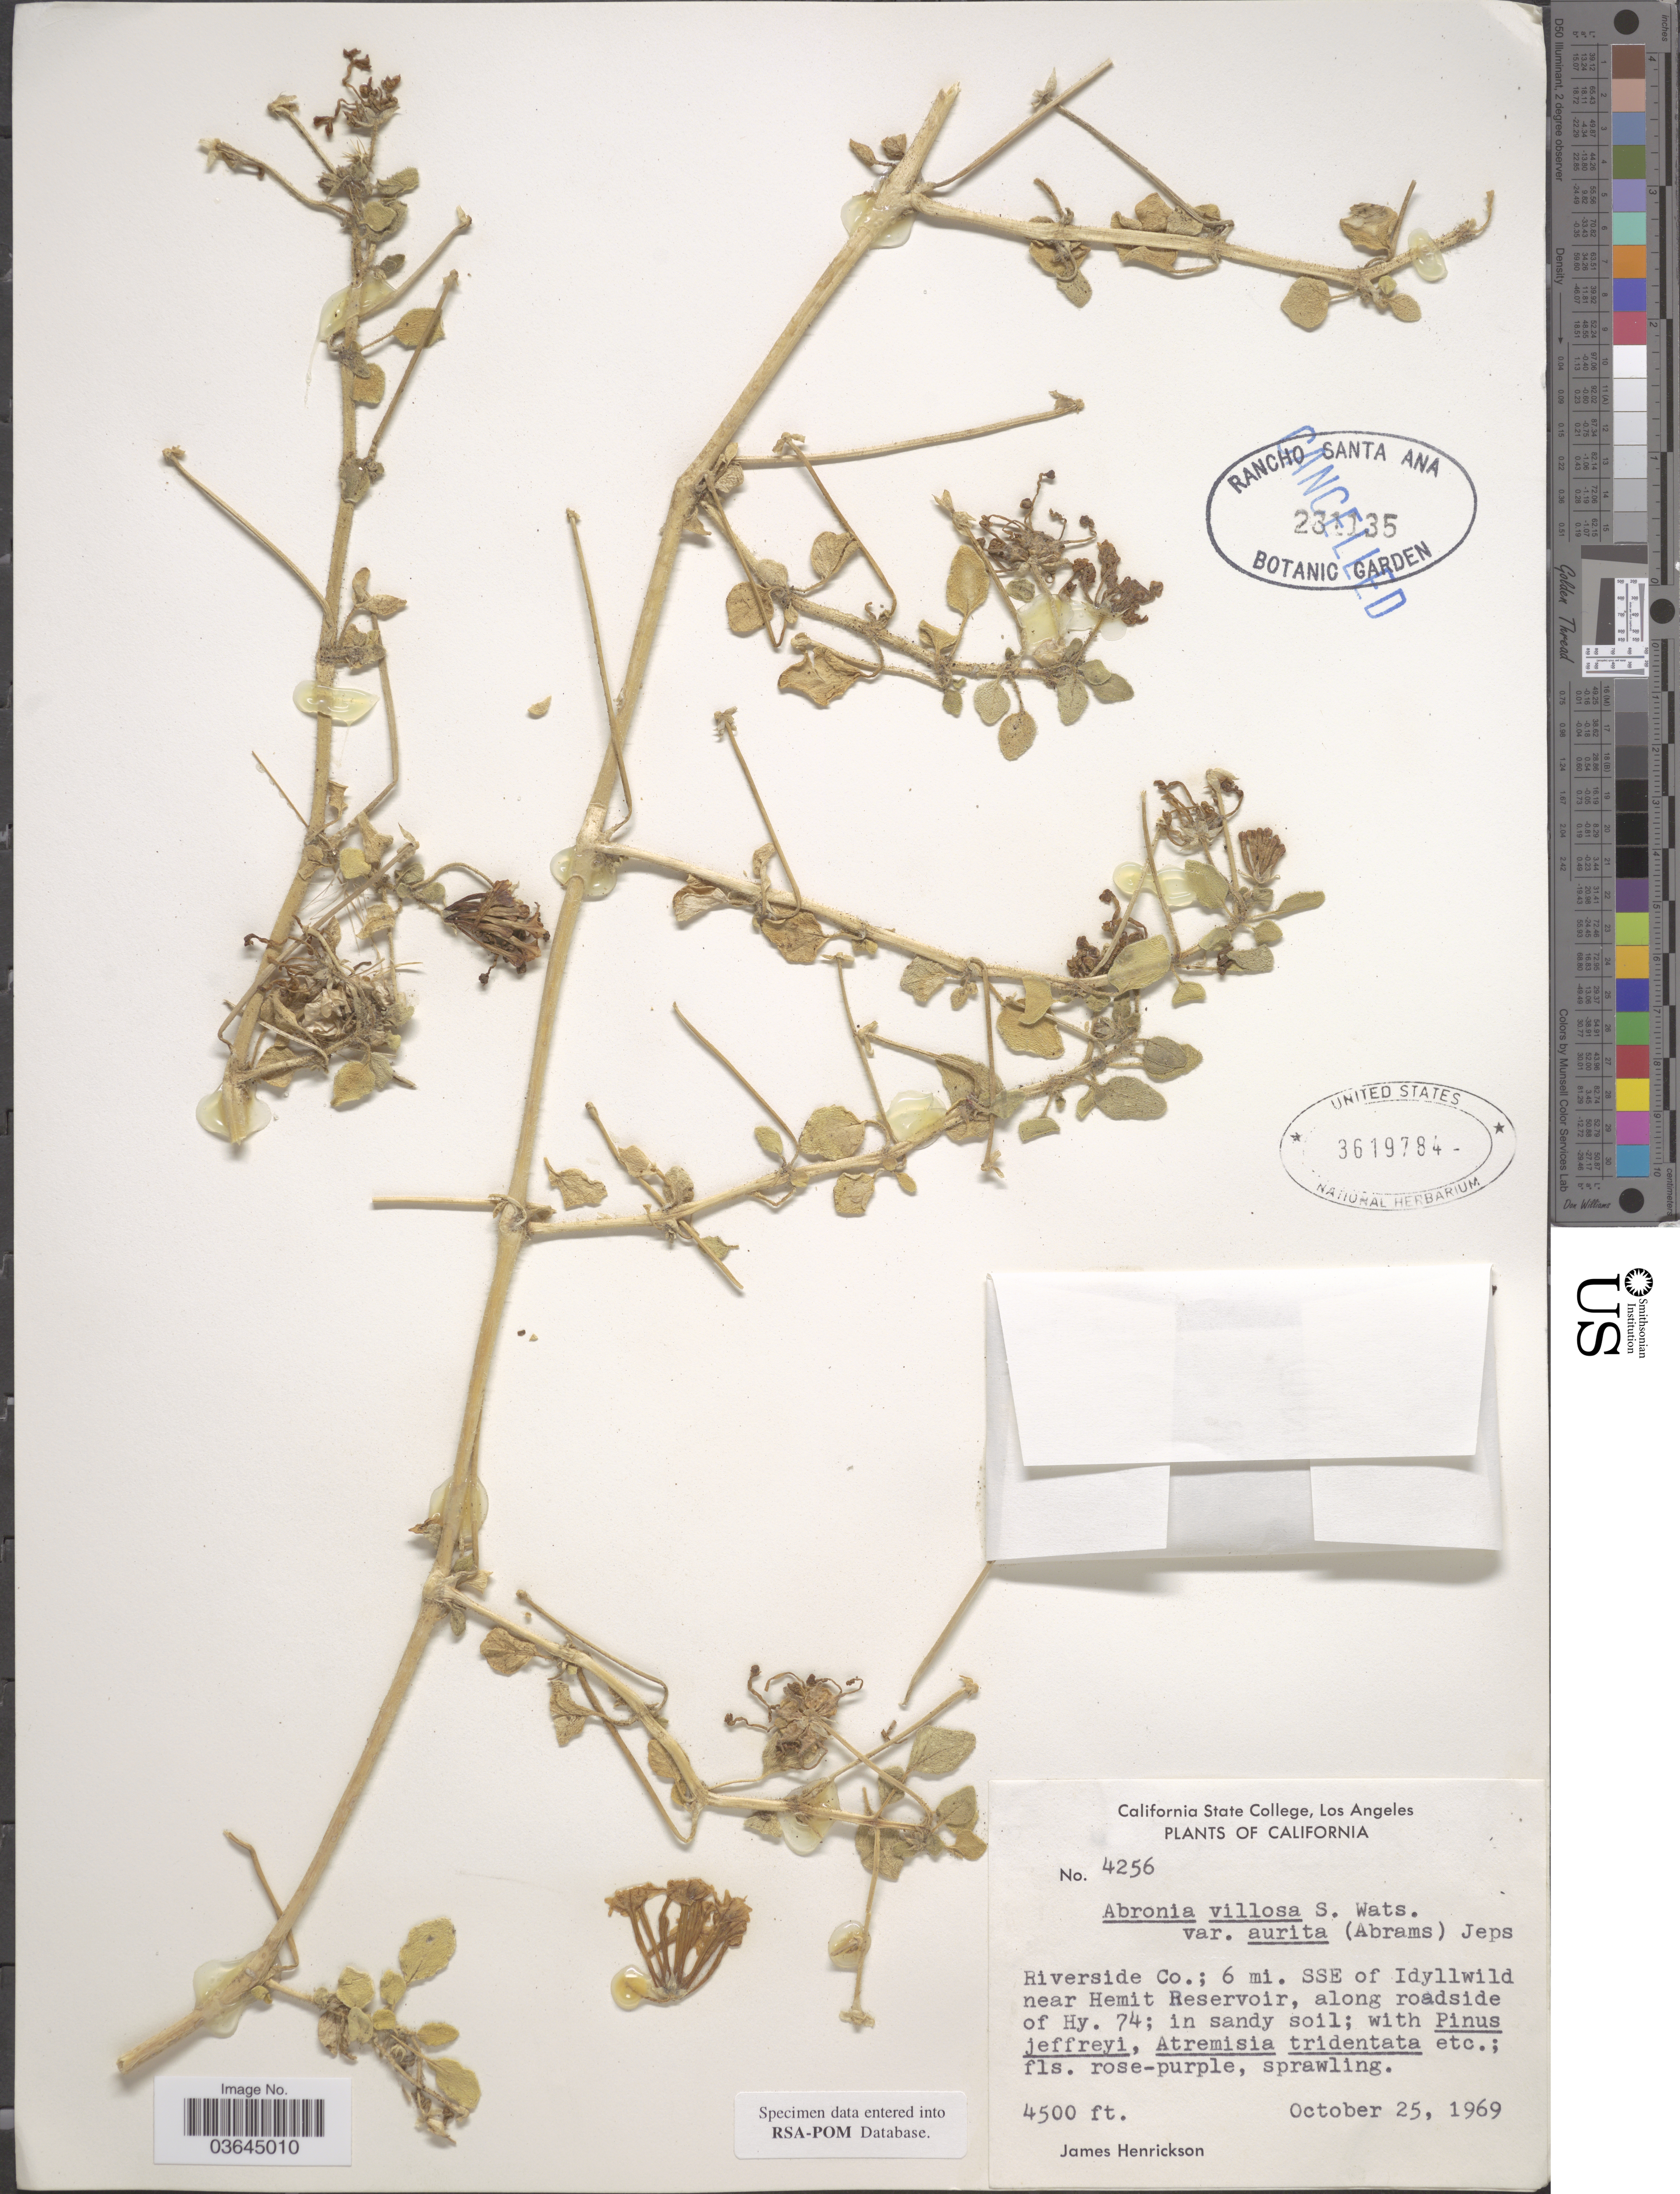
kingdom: Plantae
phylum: Tracheophyta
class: Magnoliopsida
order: Caryophyllales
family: Nyctaginaceae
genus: Abronia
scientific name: Abronia villosa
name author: S. Watson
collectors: J. Henrickson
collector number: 4256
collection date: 1969-10-25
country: United States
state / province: California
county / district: Riverside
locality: Riverside Co.; 6 mi. SSE of Idyllwild near Hemit Reservoir, along roadside of Hy. 74.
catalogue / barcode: US 3619784